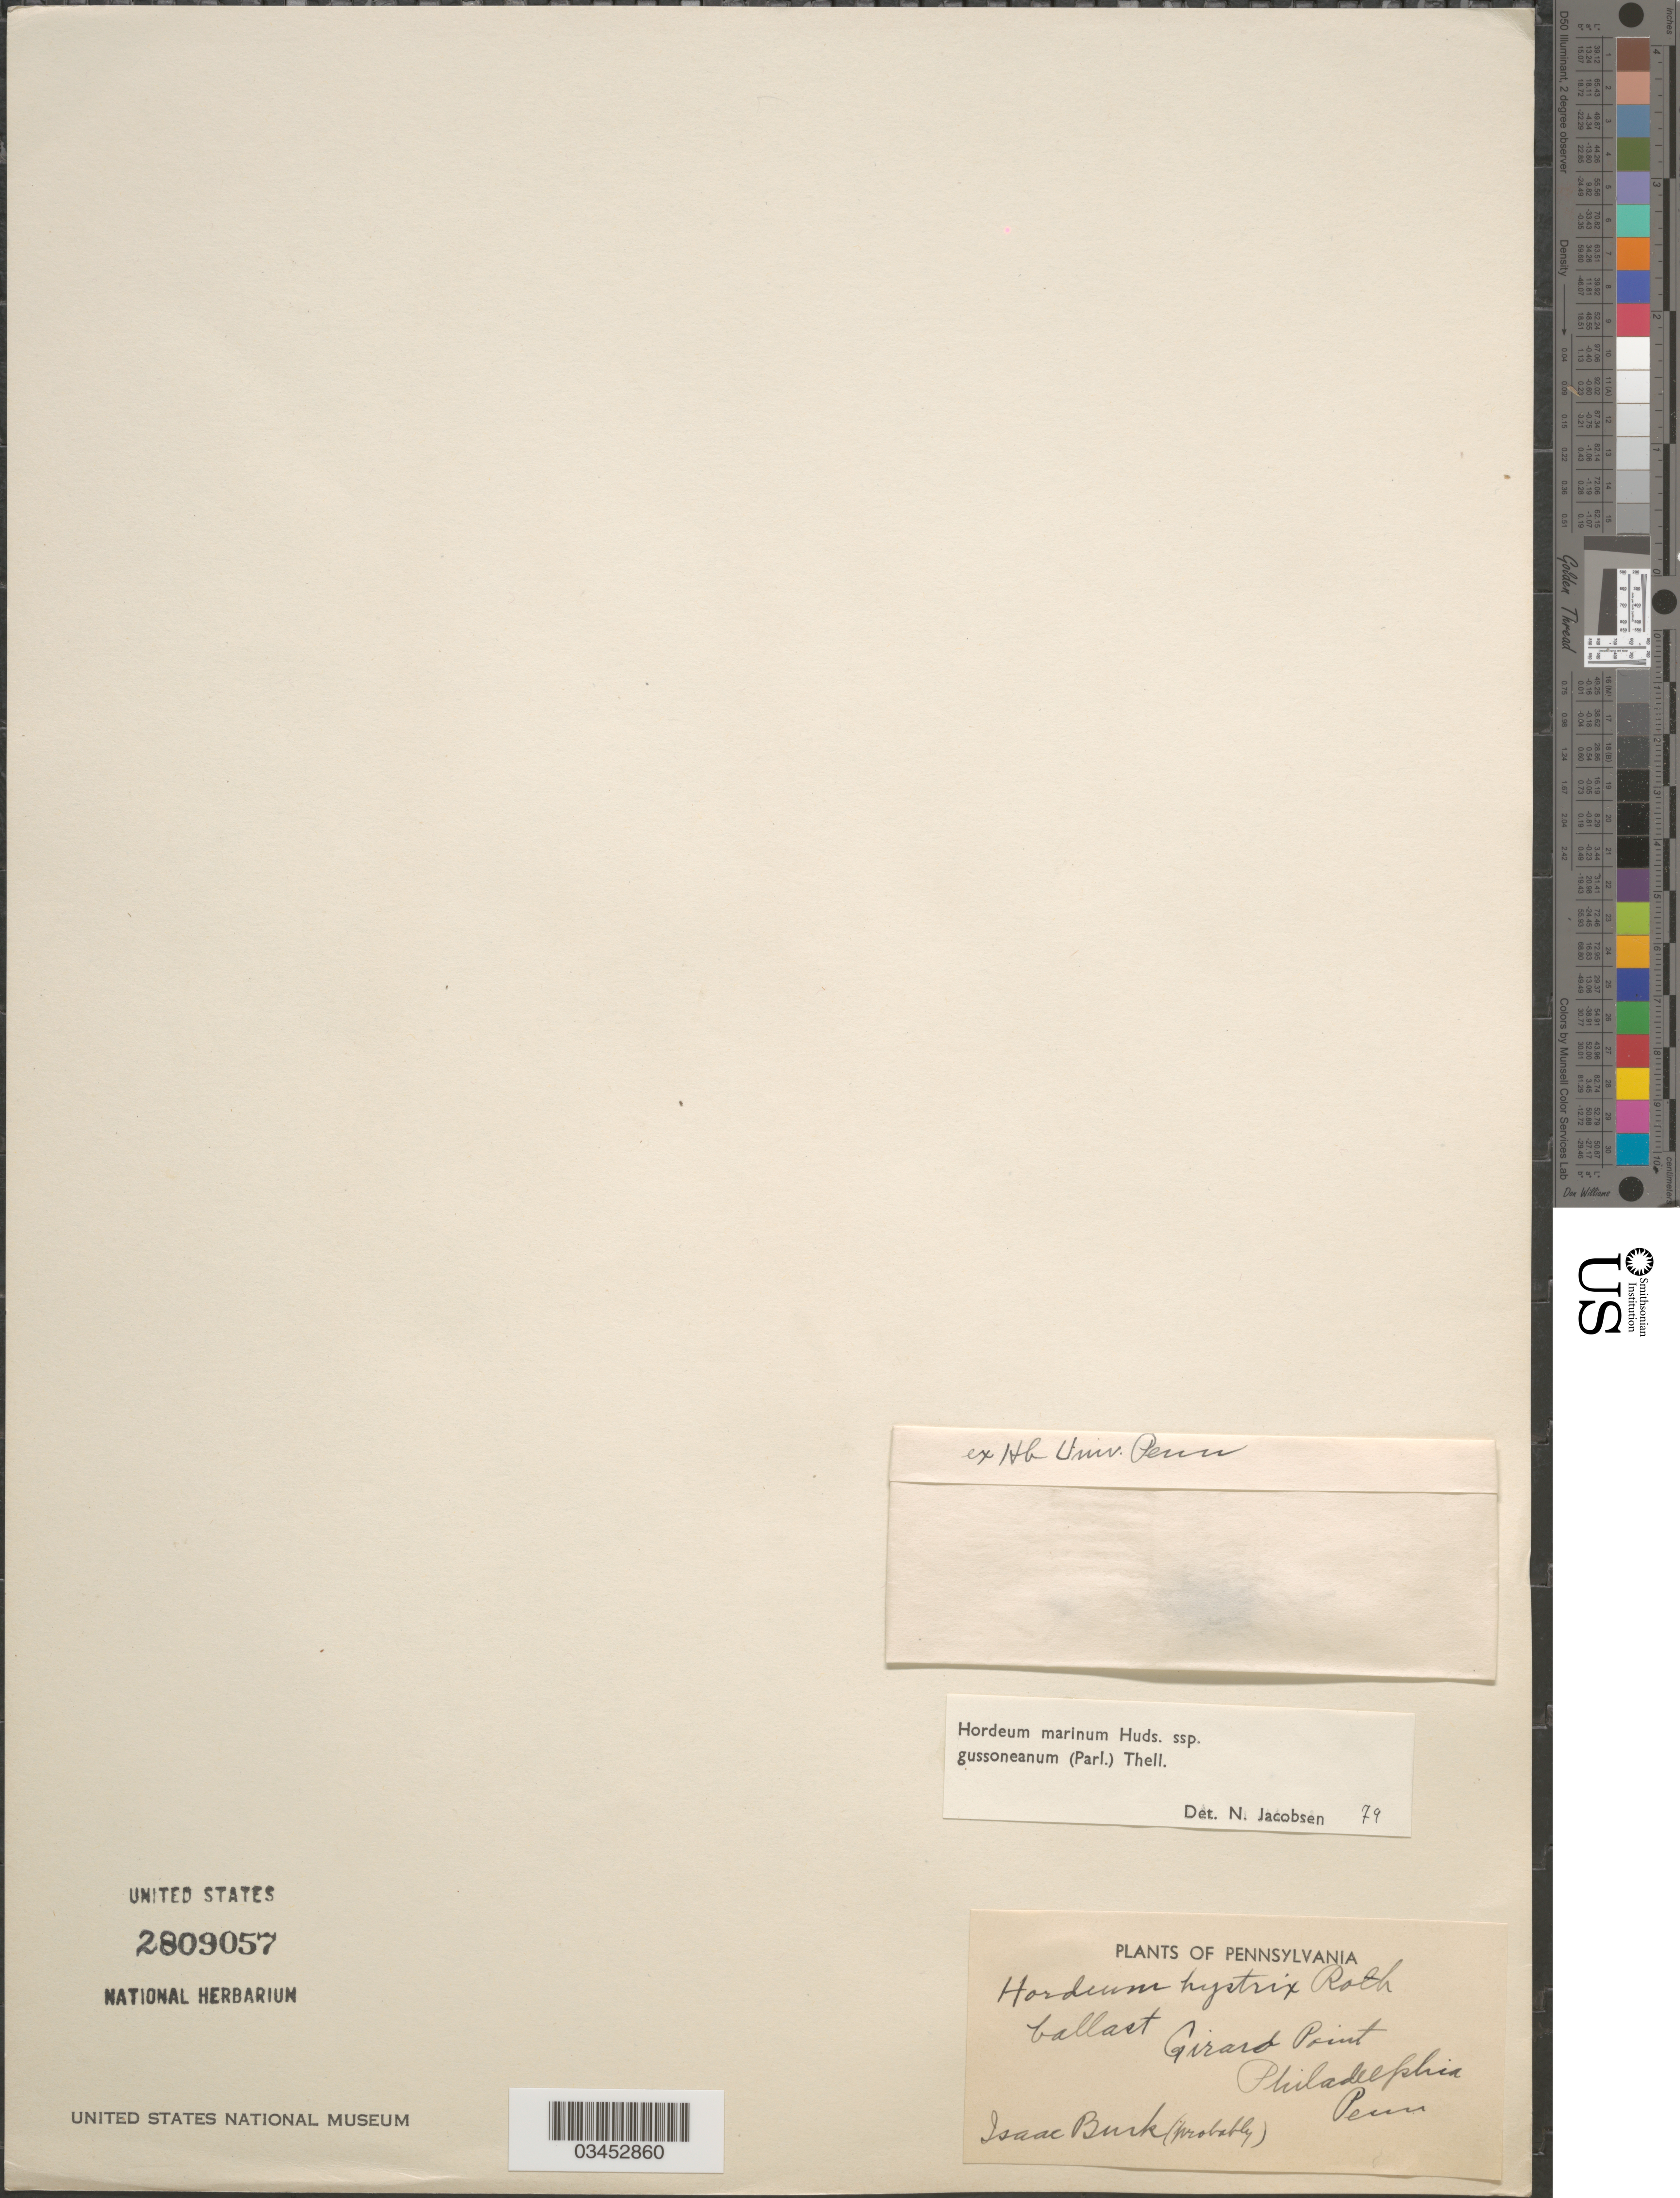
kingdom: Plantae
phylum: Tracheophyta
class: Liliopsida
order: Poales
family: Poaceae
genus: Hordeum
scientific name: Hordeum marinum subsp. gussoneanum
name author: (Parl.) Thell.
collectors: I. Burk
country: United States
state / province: Pennsylvania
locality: Ballast. Girard Point. Philadelphia.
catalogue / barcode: US 2809057